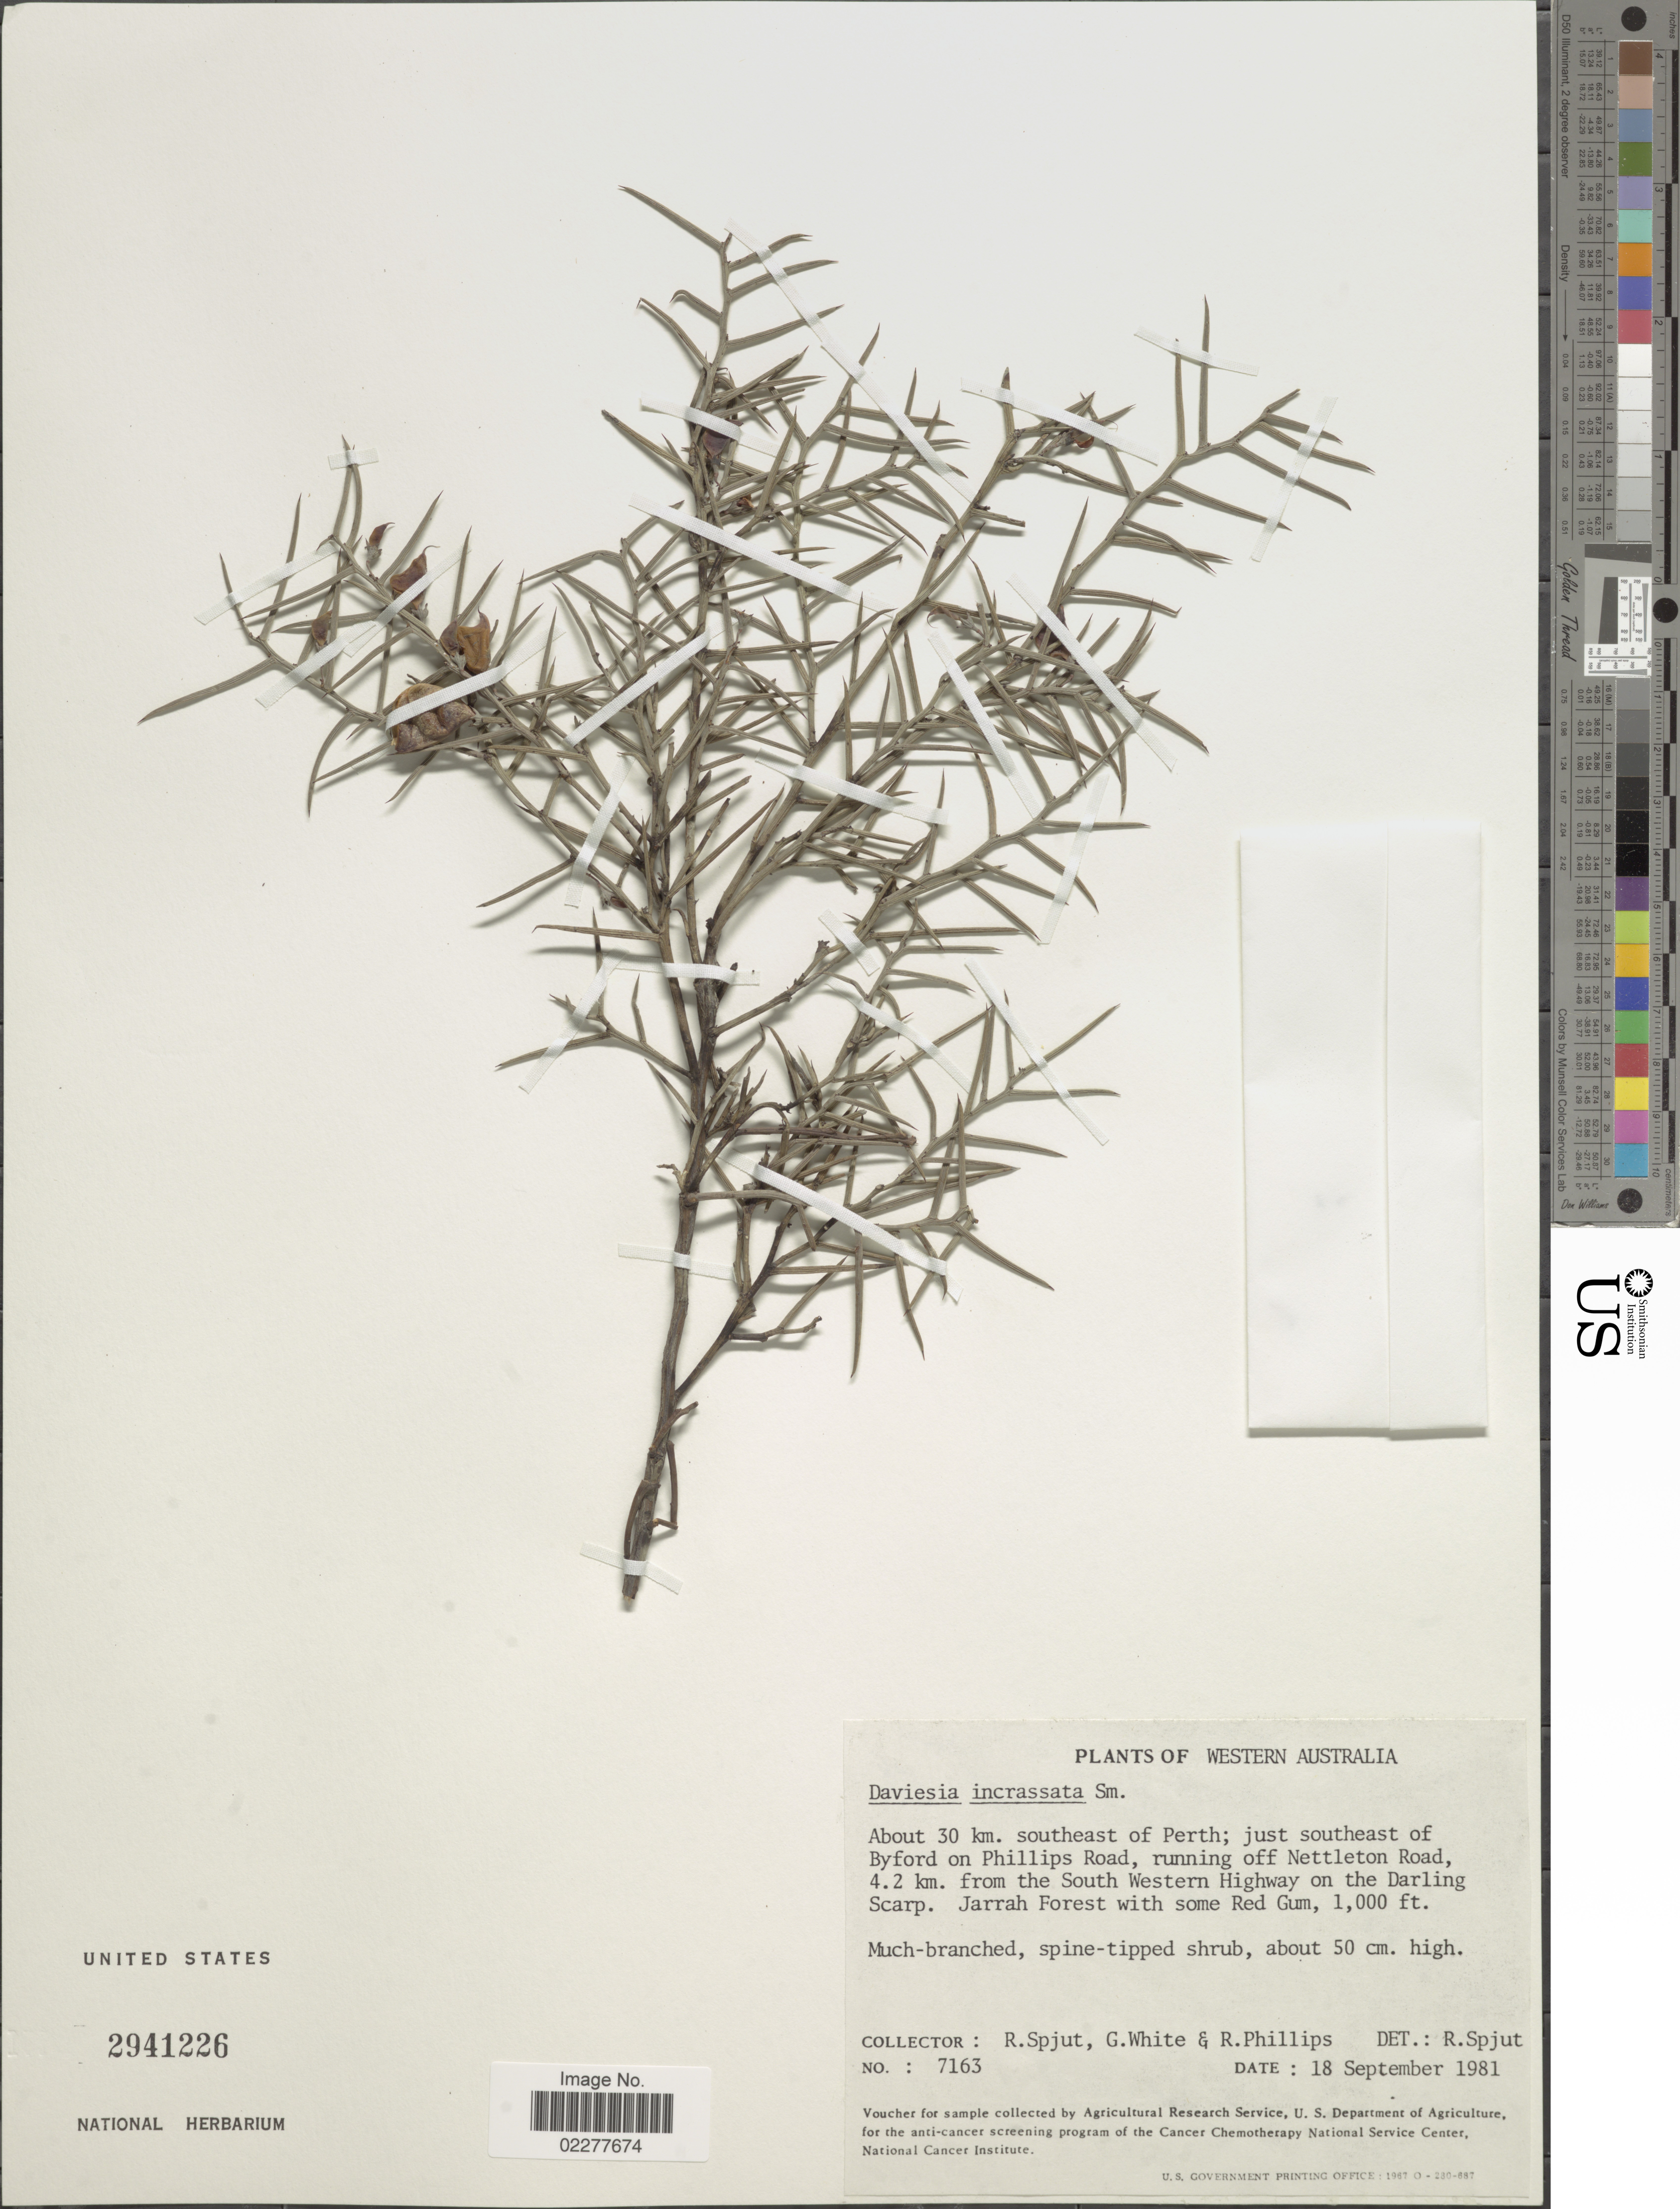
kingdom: Plantae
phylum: Tracheophyta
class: Magnoliopsida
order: Fabales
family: Fabaceae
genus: Daviesia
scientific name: Daviesia incrassata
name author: Sm.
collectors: R. Spjut, G. White & R. Phillips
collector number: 7163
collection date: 1981-09-18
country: Australia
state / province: Western Australia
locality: About 30 km. southeast of Peruth; just southeast of Byford on Phillips Road, running off Nerttleton Road, 4.2 km. from the South Western Highway on the Darling Scarp.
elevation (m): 305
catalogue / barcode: US 2941226